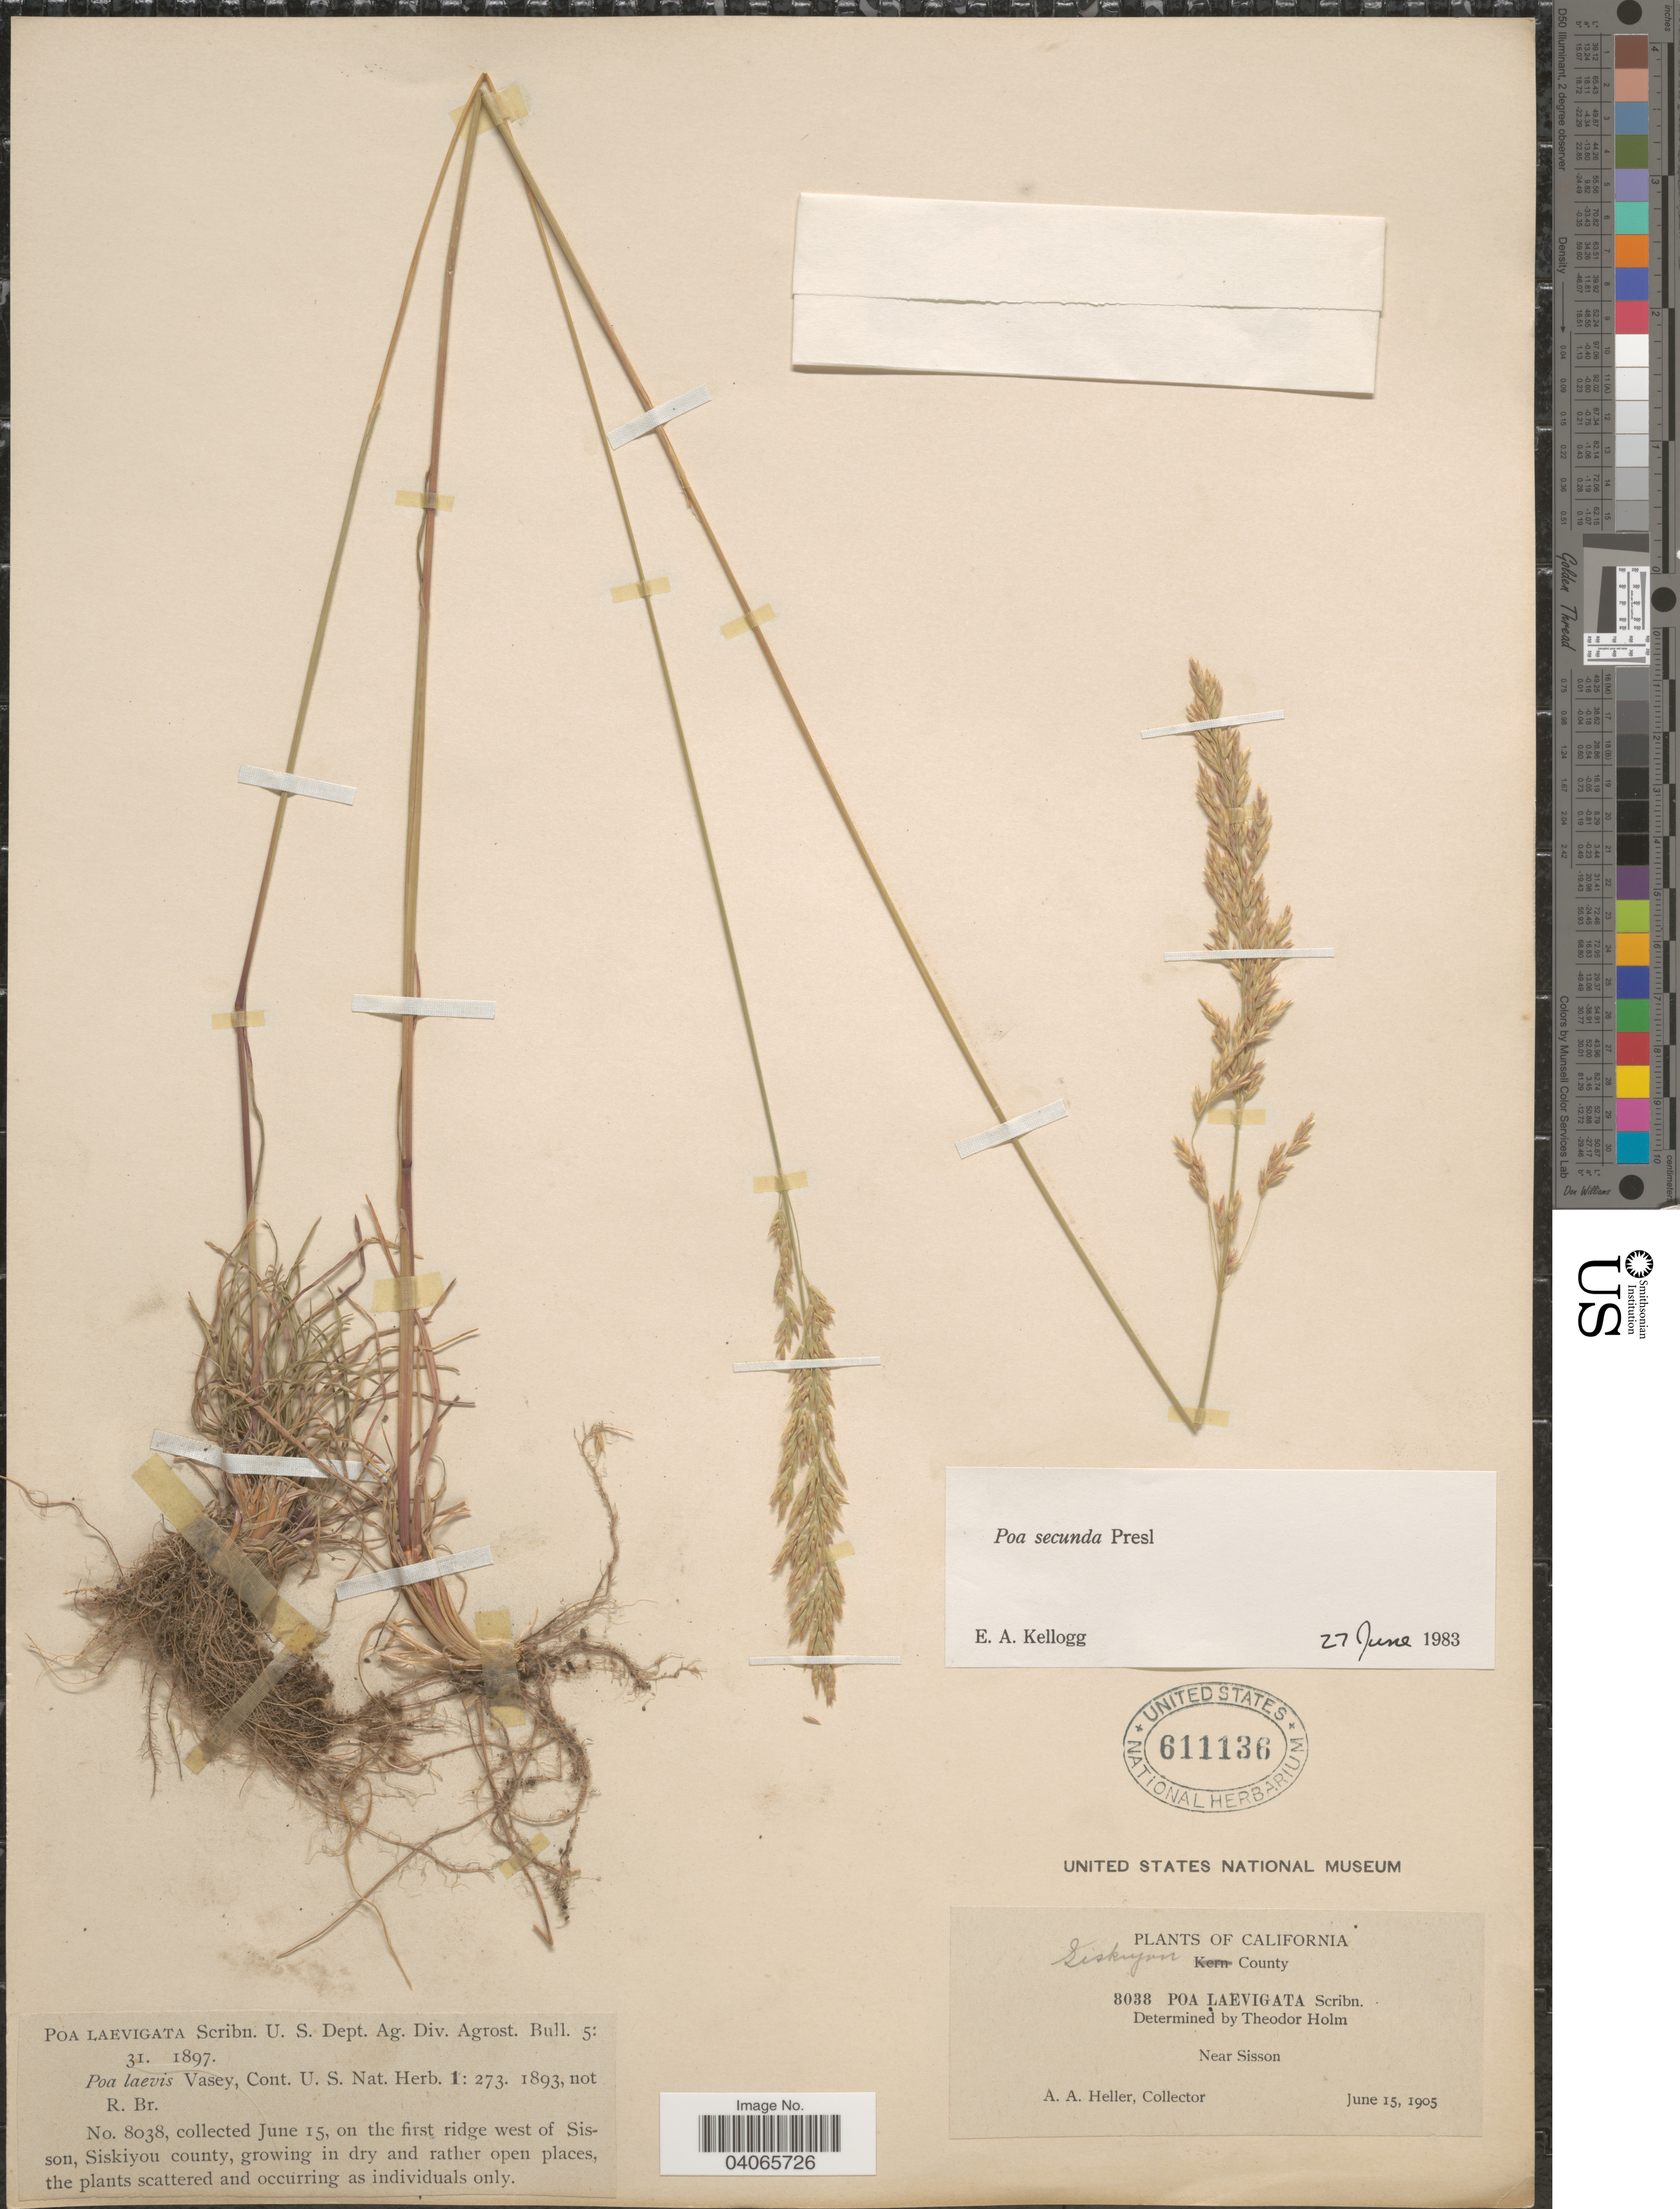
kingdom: Plantae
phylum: Tracheophyta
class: Liliopsida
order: Poales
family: Poaceae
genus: Poa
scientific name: Poa secunda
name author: J. Presl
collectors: A. A. Heller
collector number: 8038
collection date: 1905-06-15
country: United States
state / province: California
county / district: Siskiyou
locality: Siskiyou County. Near Sisson. On the first ridge west of Sisson, growing in dry and rather open places, the plants scattered and occurring as individuals only.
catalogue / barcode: US 611136